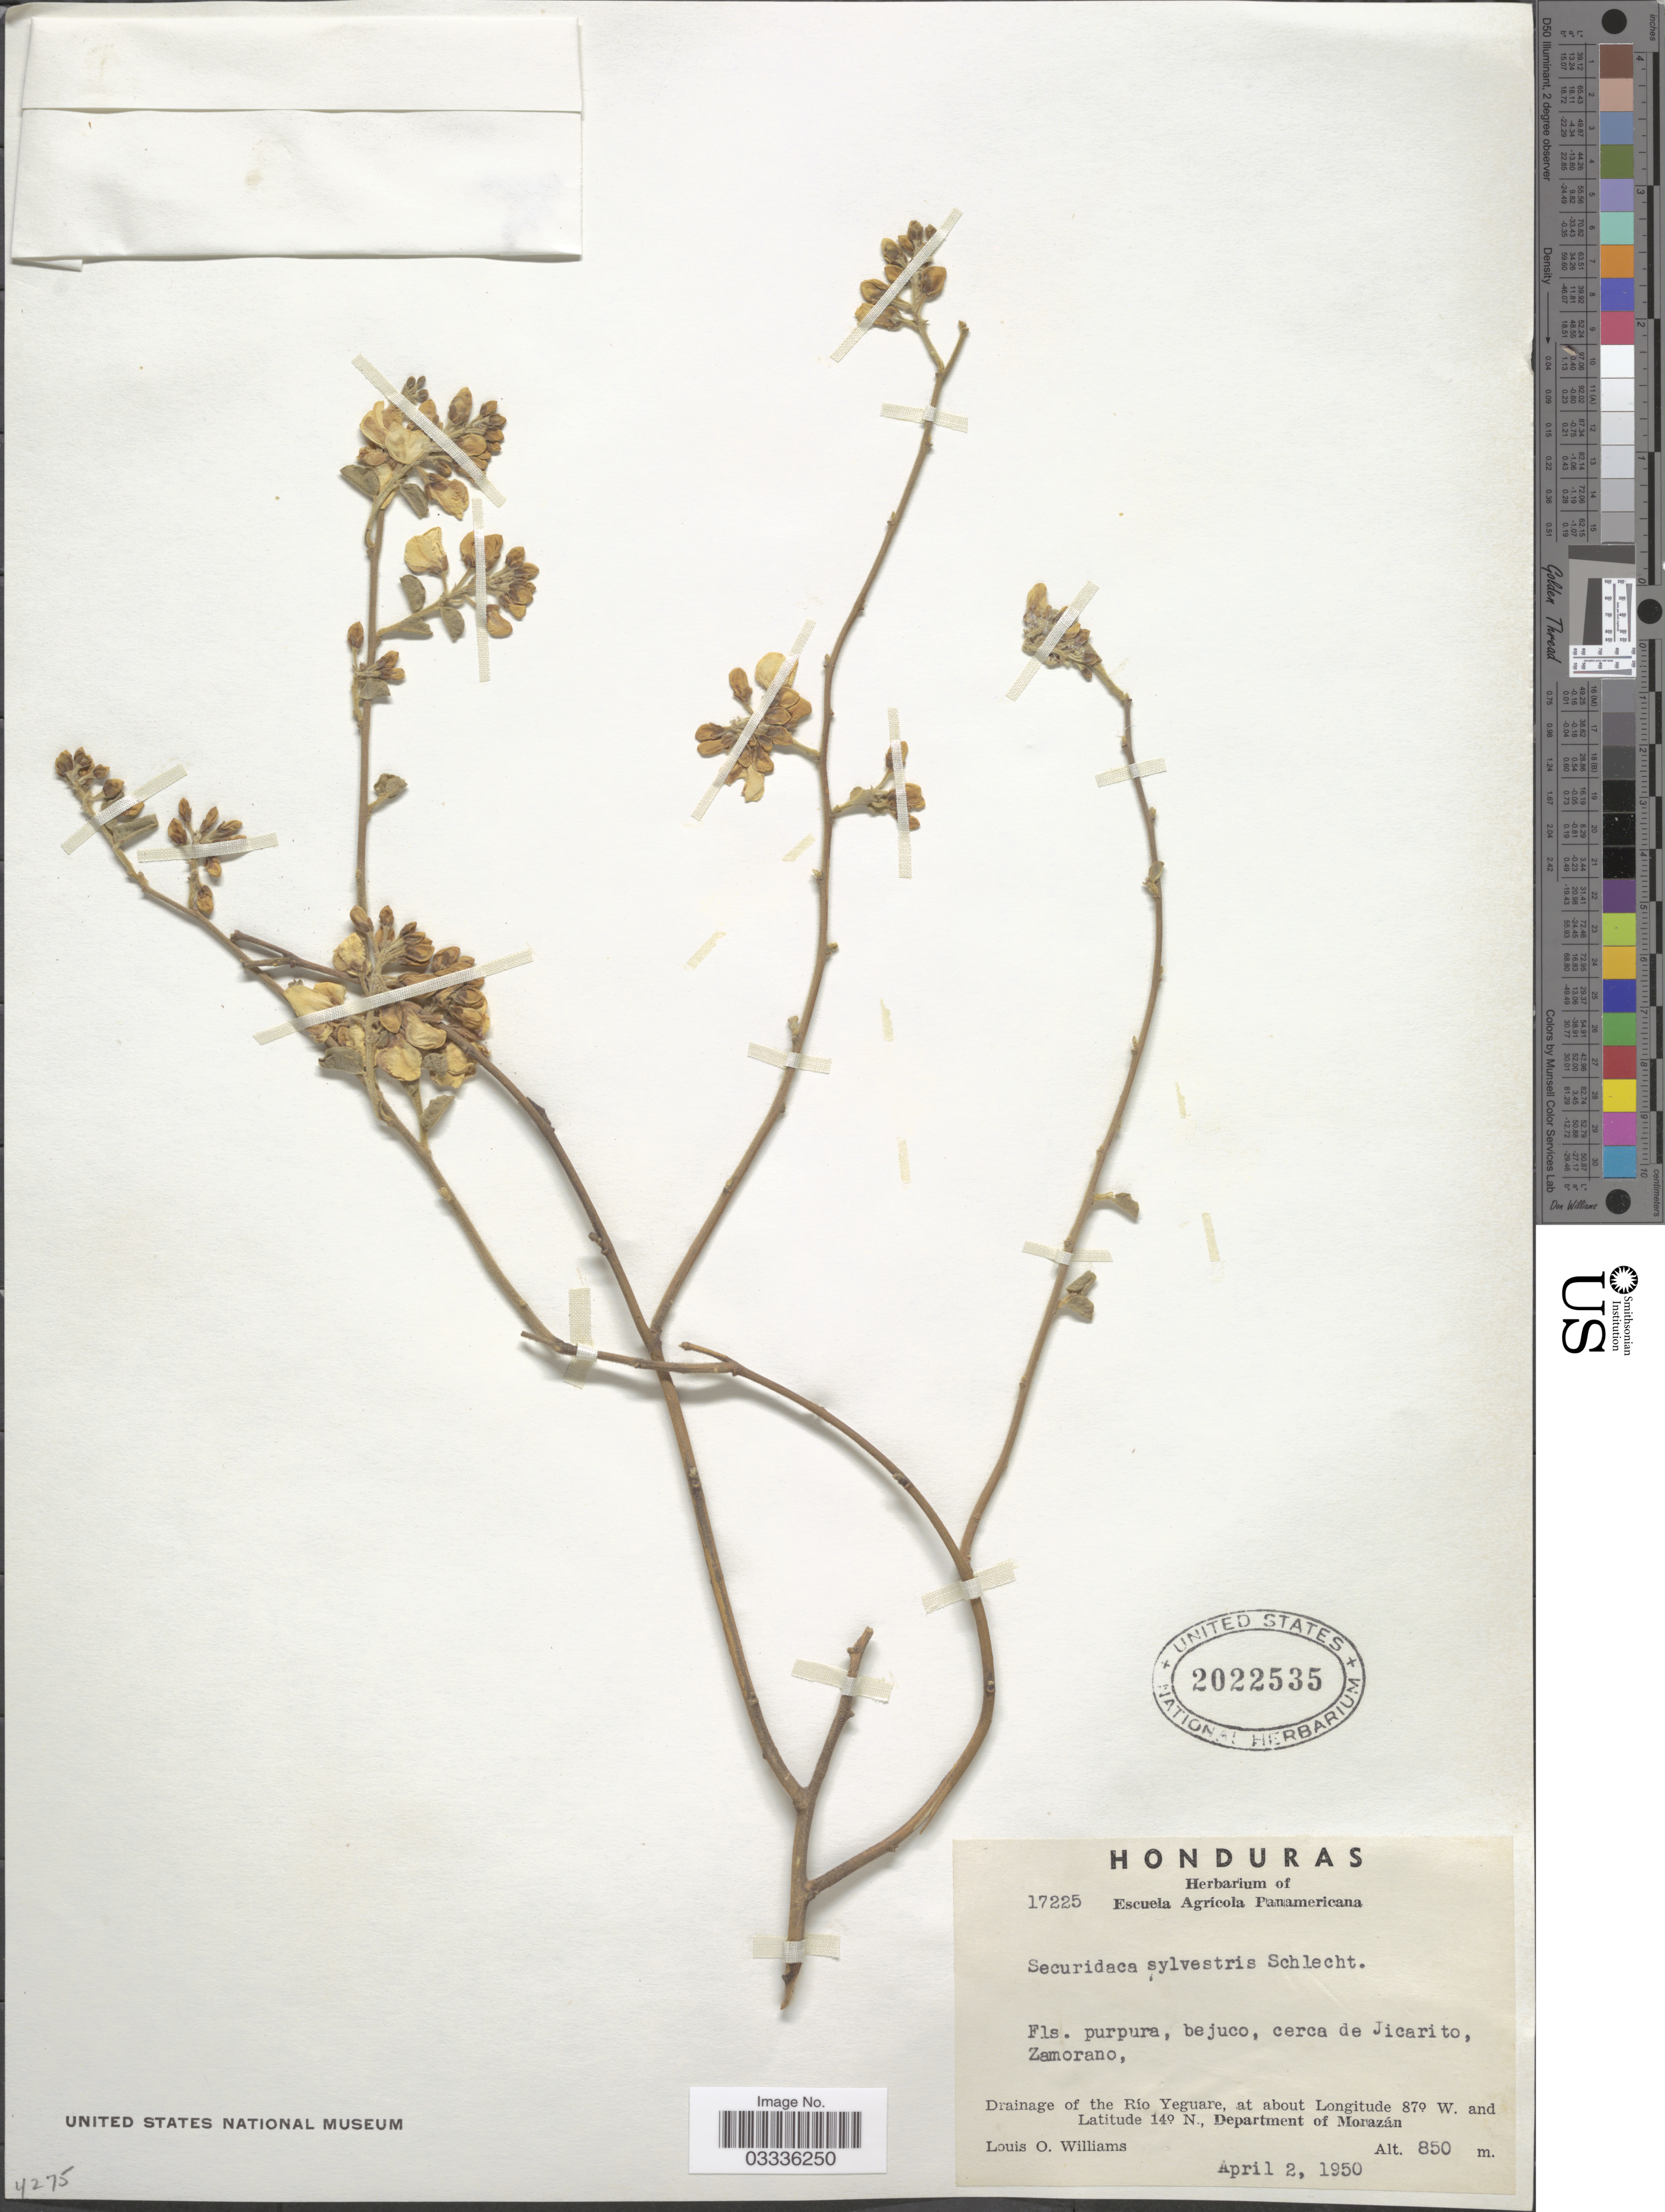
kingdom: Plantae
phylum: Tracheophyta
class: Magnoliopsida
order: Fabales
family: Polygalaceae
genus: Securidaca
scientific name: Securidaca sylvestris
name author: Schltdl.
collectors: L. O. Williams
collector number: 17225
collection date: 1950-04-02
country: Honduras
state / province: Fco. Morazán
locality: Cerca de Jicarito, Zamorano. Drainage of the Río Yeguare, Department of Morazán.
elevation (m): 850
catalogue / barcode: US 2022535